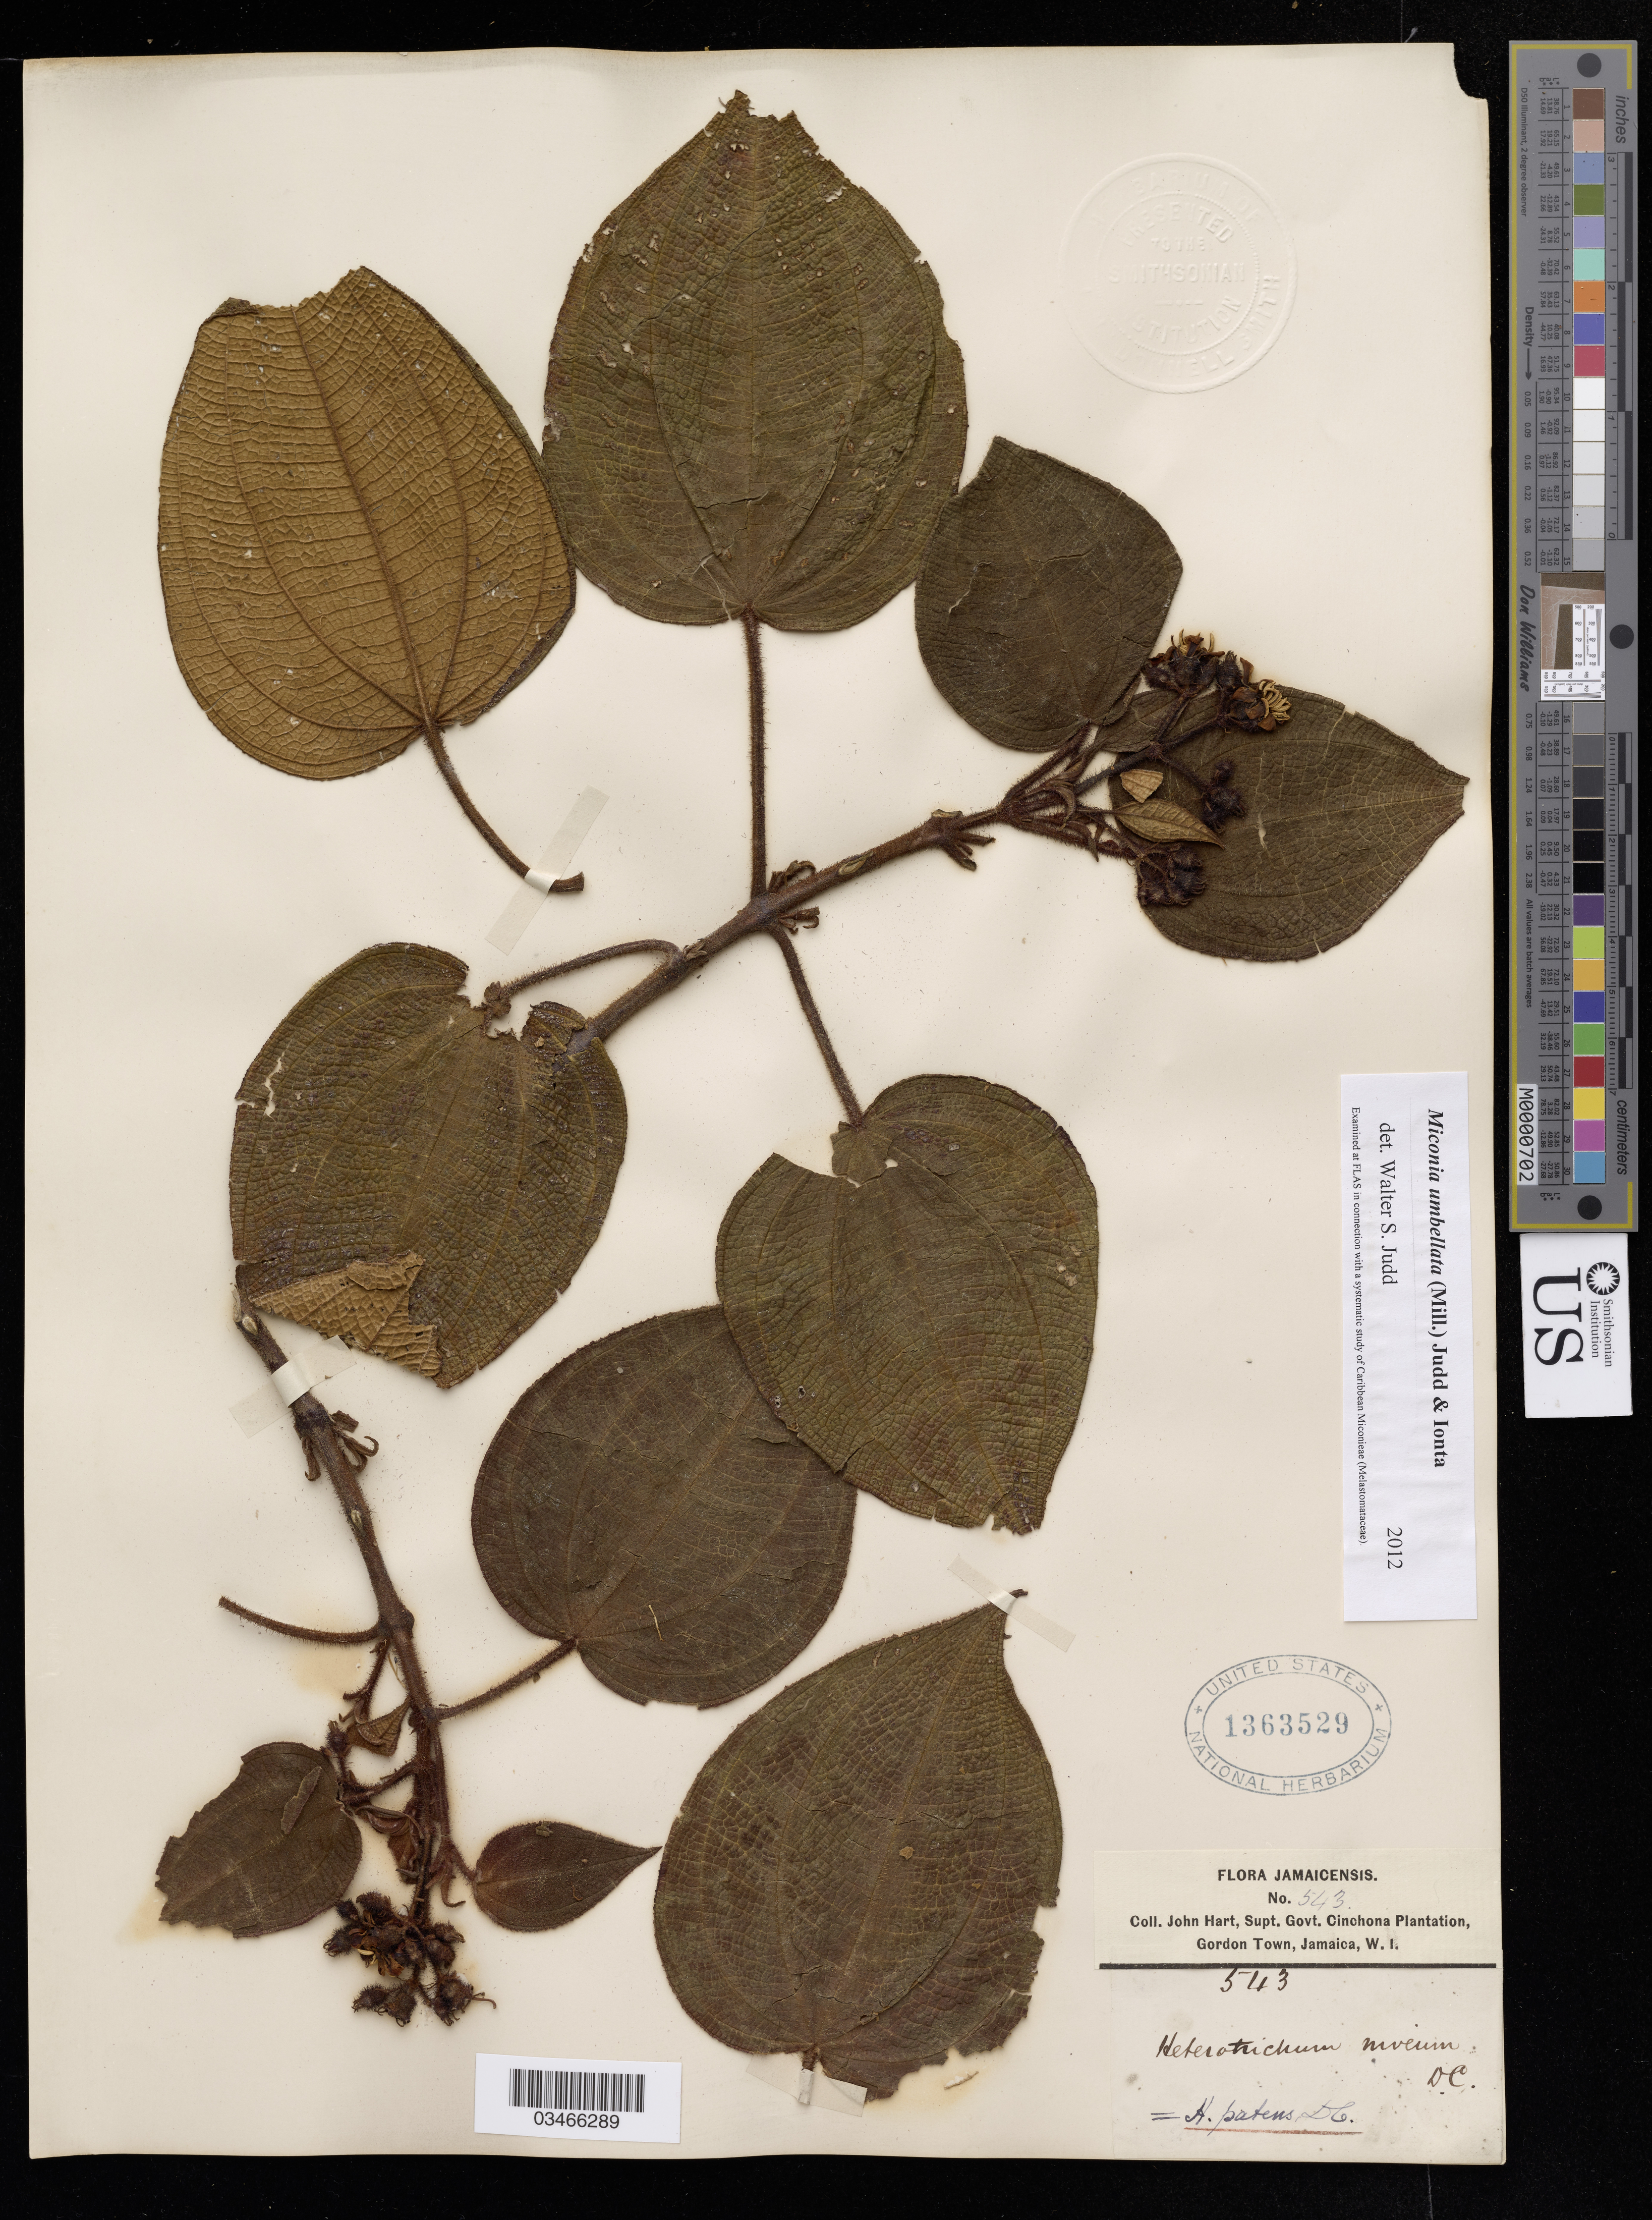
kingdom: Plantae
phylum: Tracheophyta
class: Magnoliopsida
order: Myrtales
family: Melastomataceae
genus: Miconia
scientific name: Miconia umbellata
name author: (Mill.) Judd & Ionta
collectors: J. Hart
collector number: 543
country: Jamaica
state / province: Saint Andrew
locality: Supt. Govt. Cinchona Plantation, Gordon Town.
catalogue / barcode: US 1363529